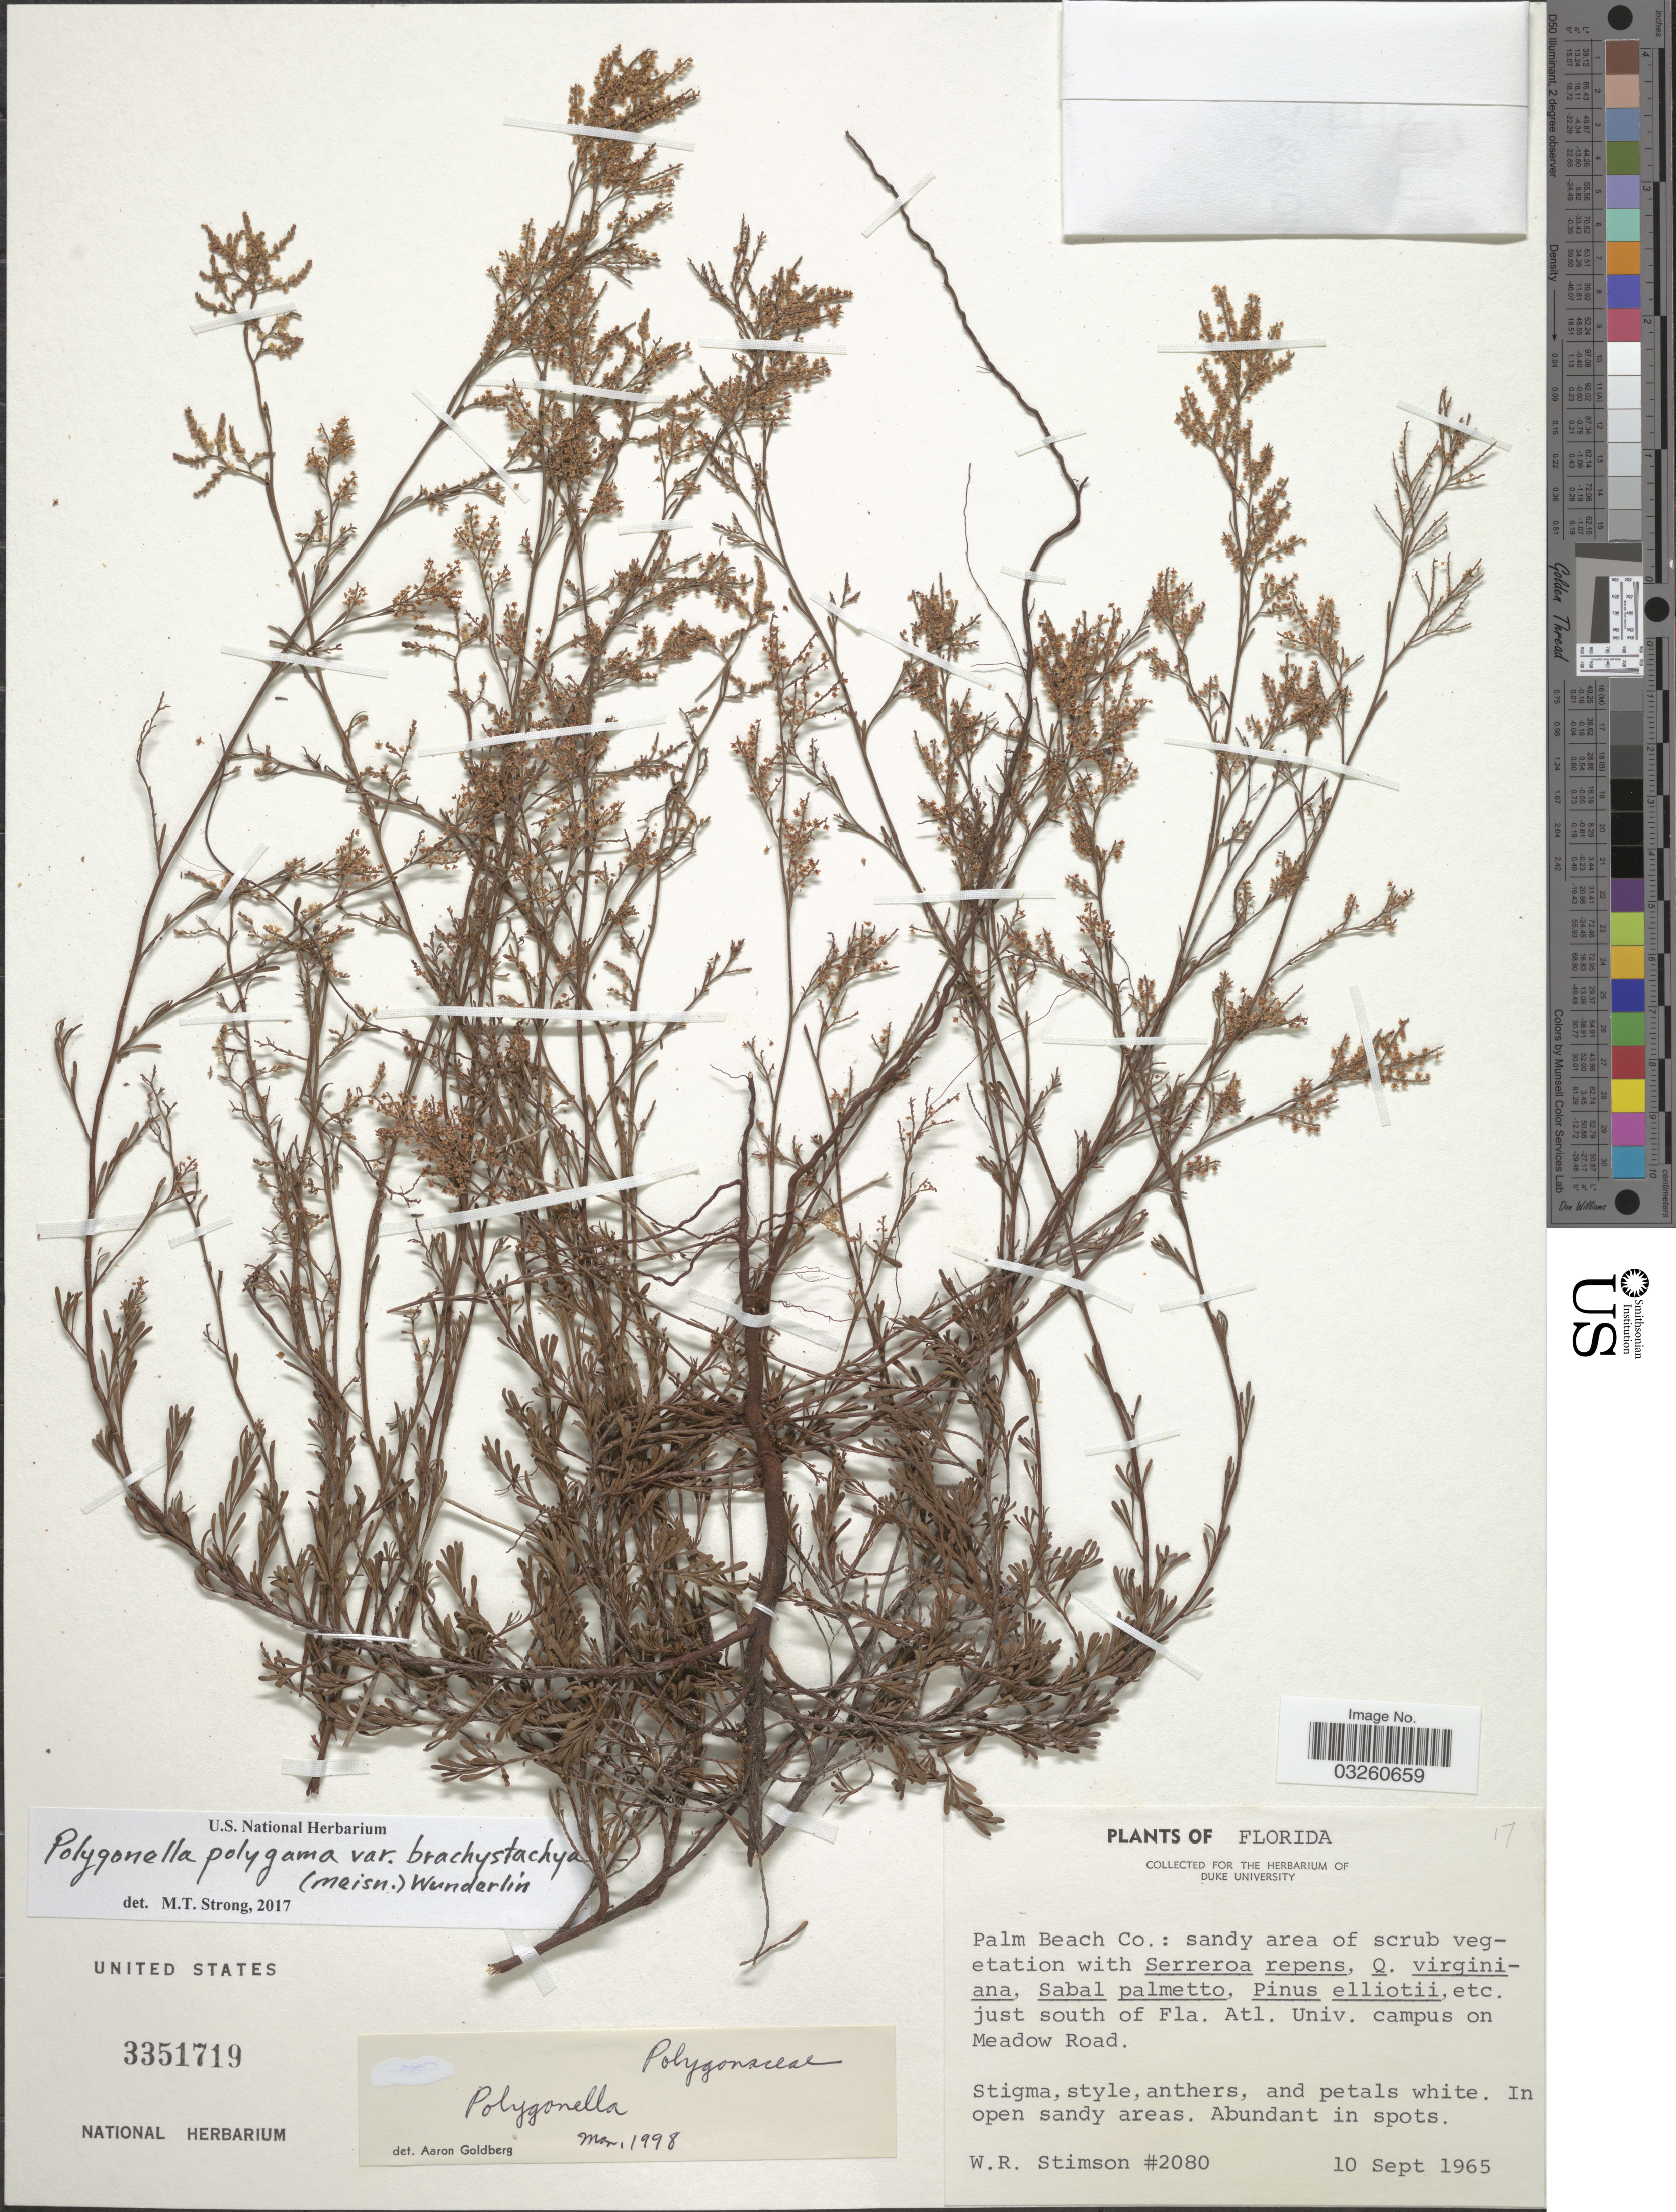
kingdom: Plantae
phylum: Tracheophyta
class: Magnoliopsida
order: Caryophyllales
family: Polygonaceae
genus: Polygonella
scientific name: Polygonella polygama var. brachystachya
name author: (Meisn.) Wunderlin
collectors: W. R. Stimson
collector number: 2080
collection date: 1965-09-10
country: United States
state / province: Florida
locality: Palm Beach Co.: sandy area of scrub vegetation, just south of Fla. Atl. Univ. campus on Meadow Road.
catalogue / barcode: US 3351719